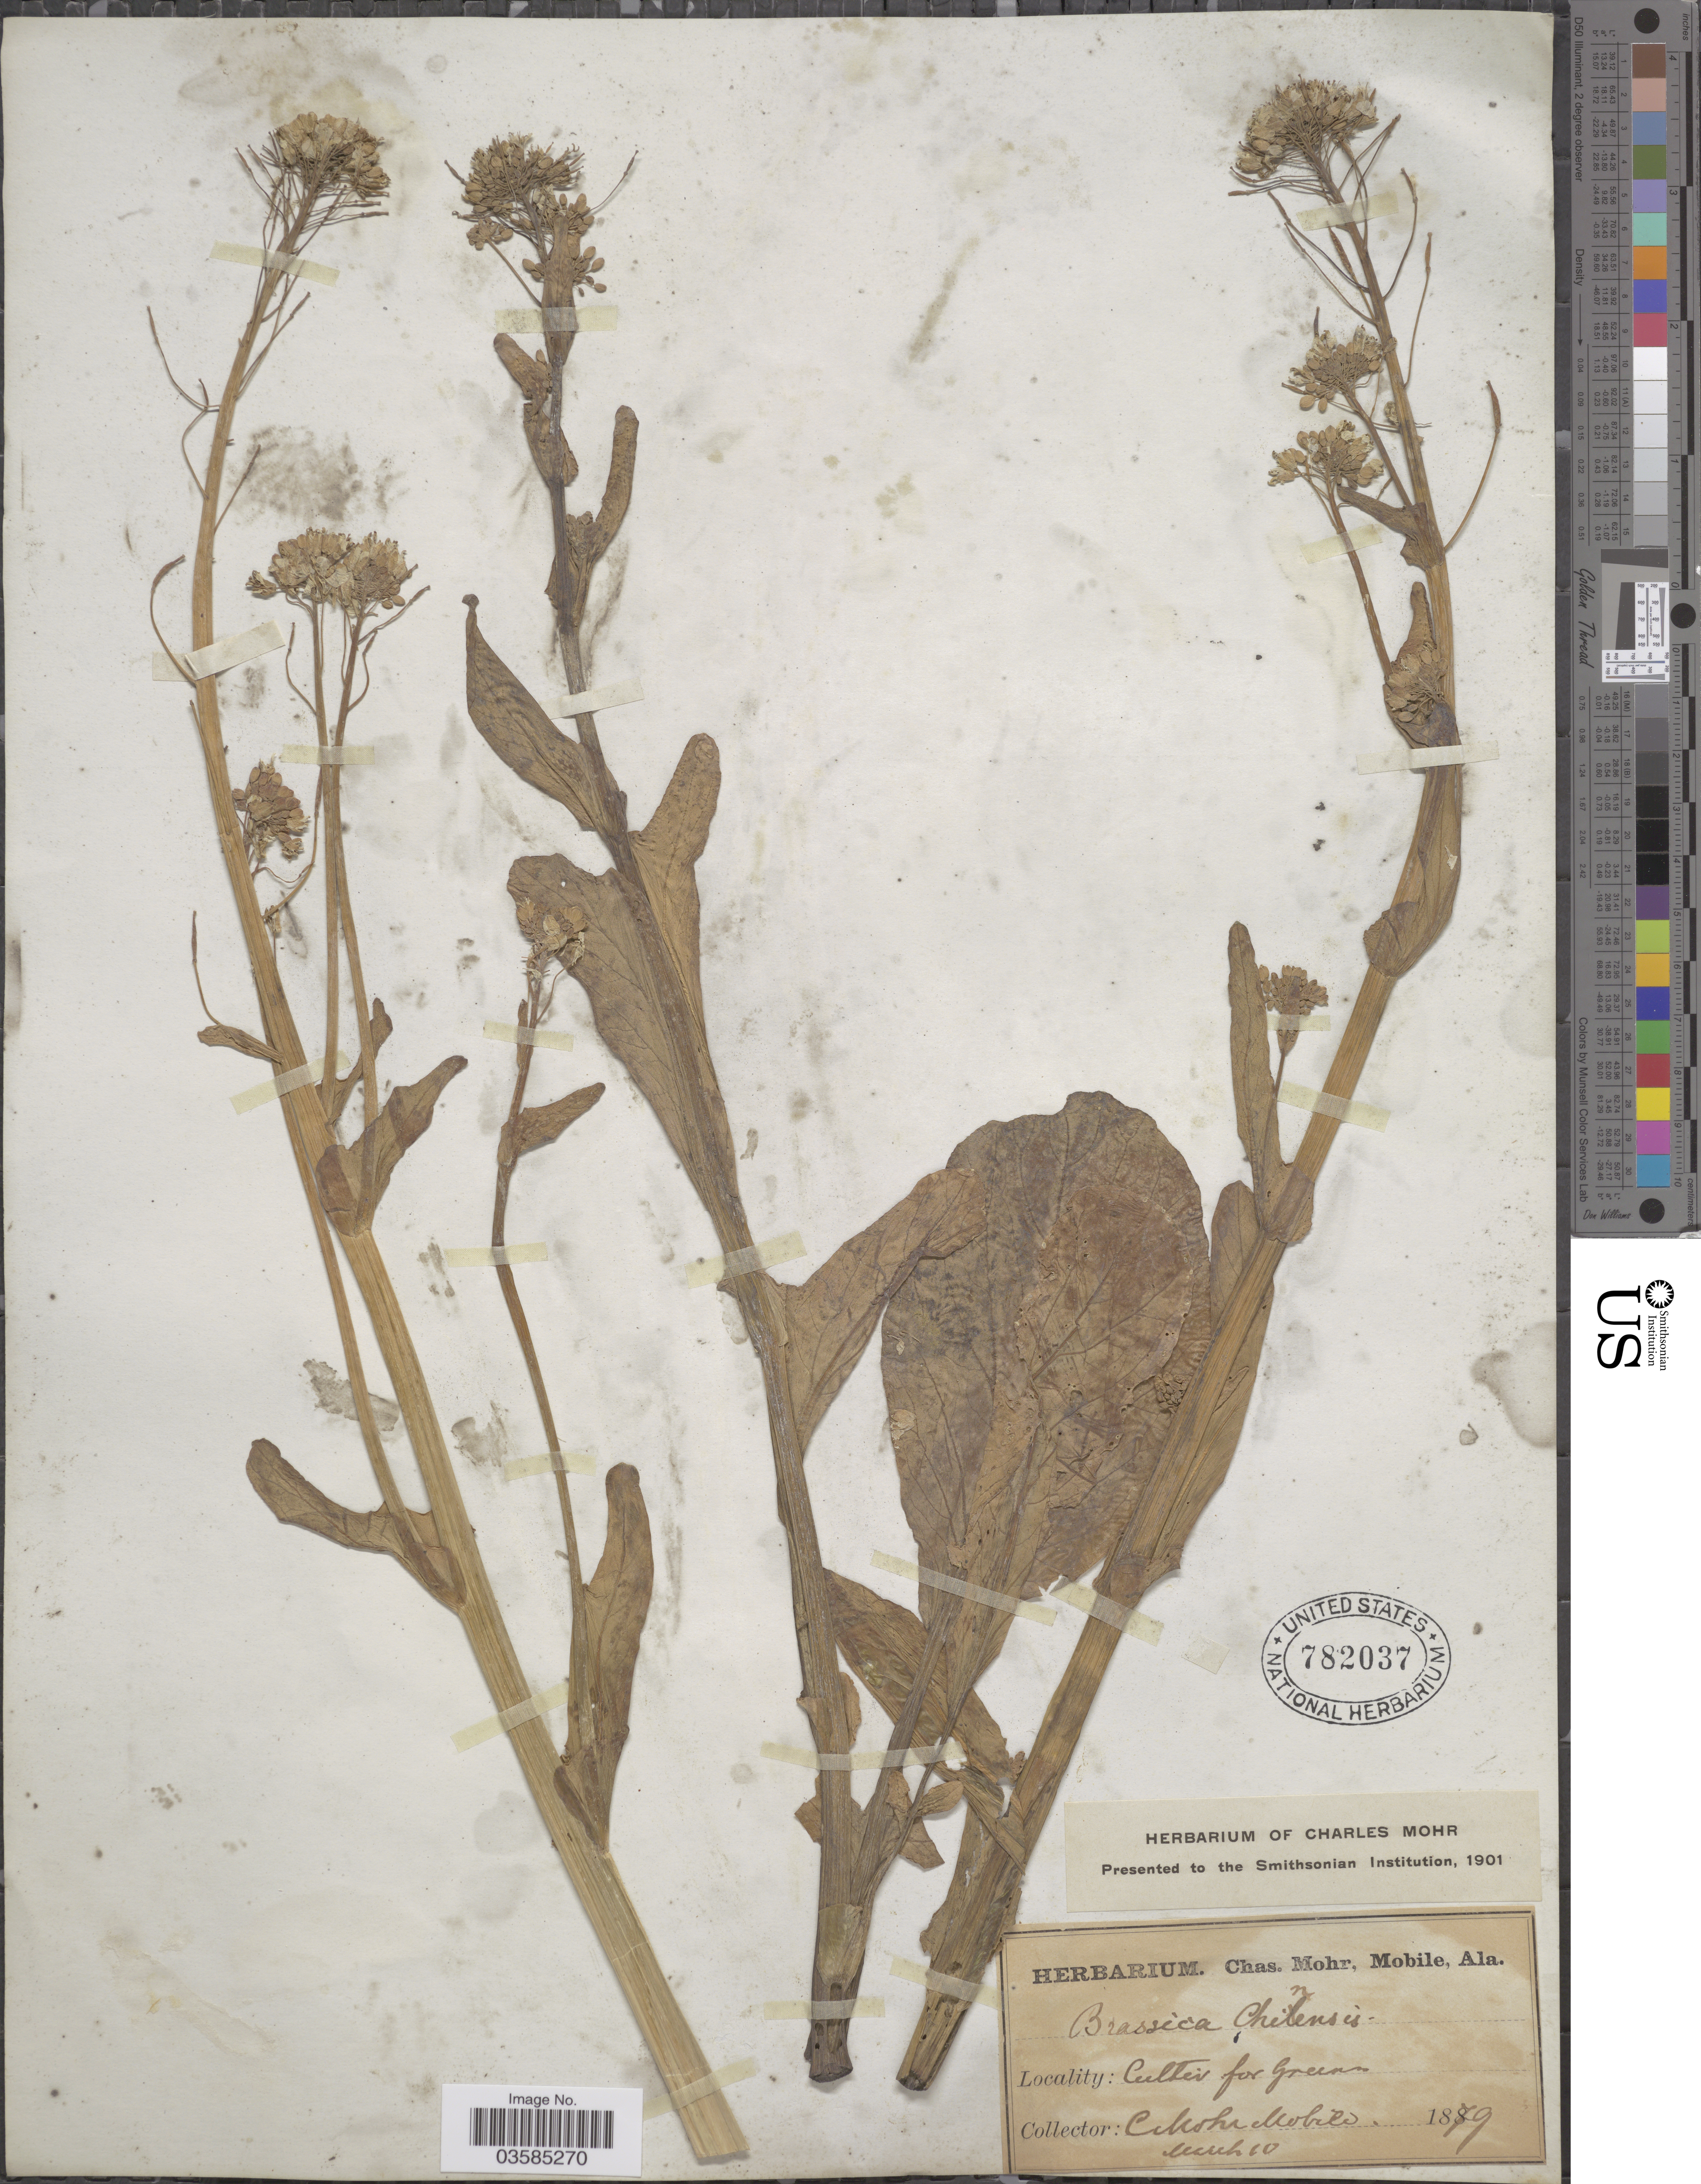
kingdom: Plantae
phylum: Tracheophyta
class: Magnoliopsida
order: Brassicales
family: Brassicaceae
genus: Brassica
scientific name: Brassica sp.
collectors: Mohr, C. T. (herbarium)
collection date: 1879-03-10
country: United States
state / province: Alabama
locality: Mobile.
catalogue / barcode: US 782037